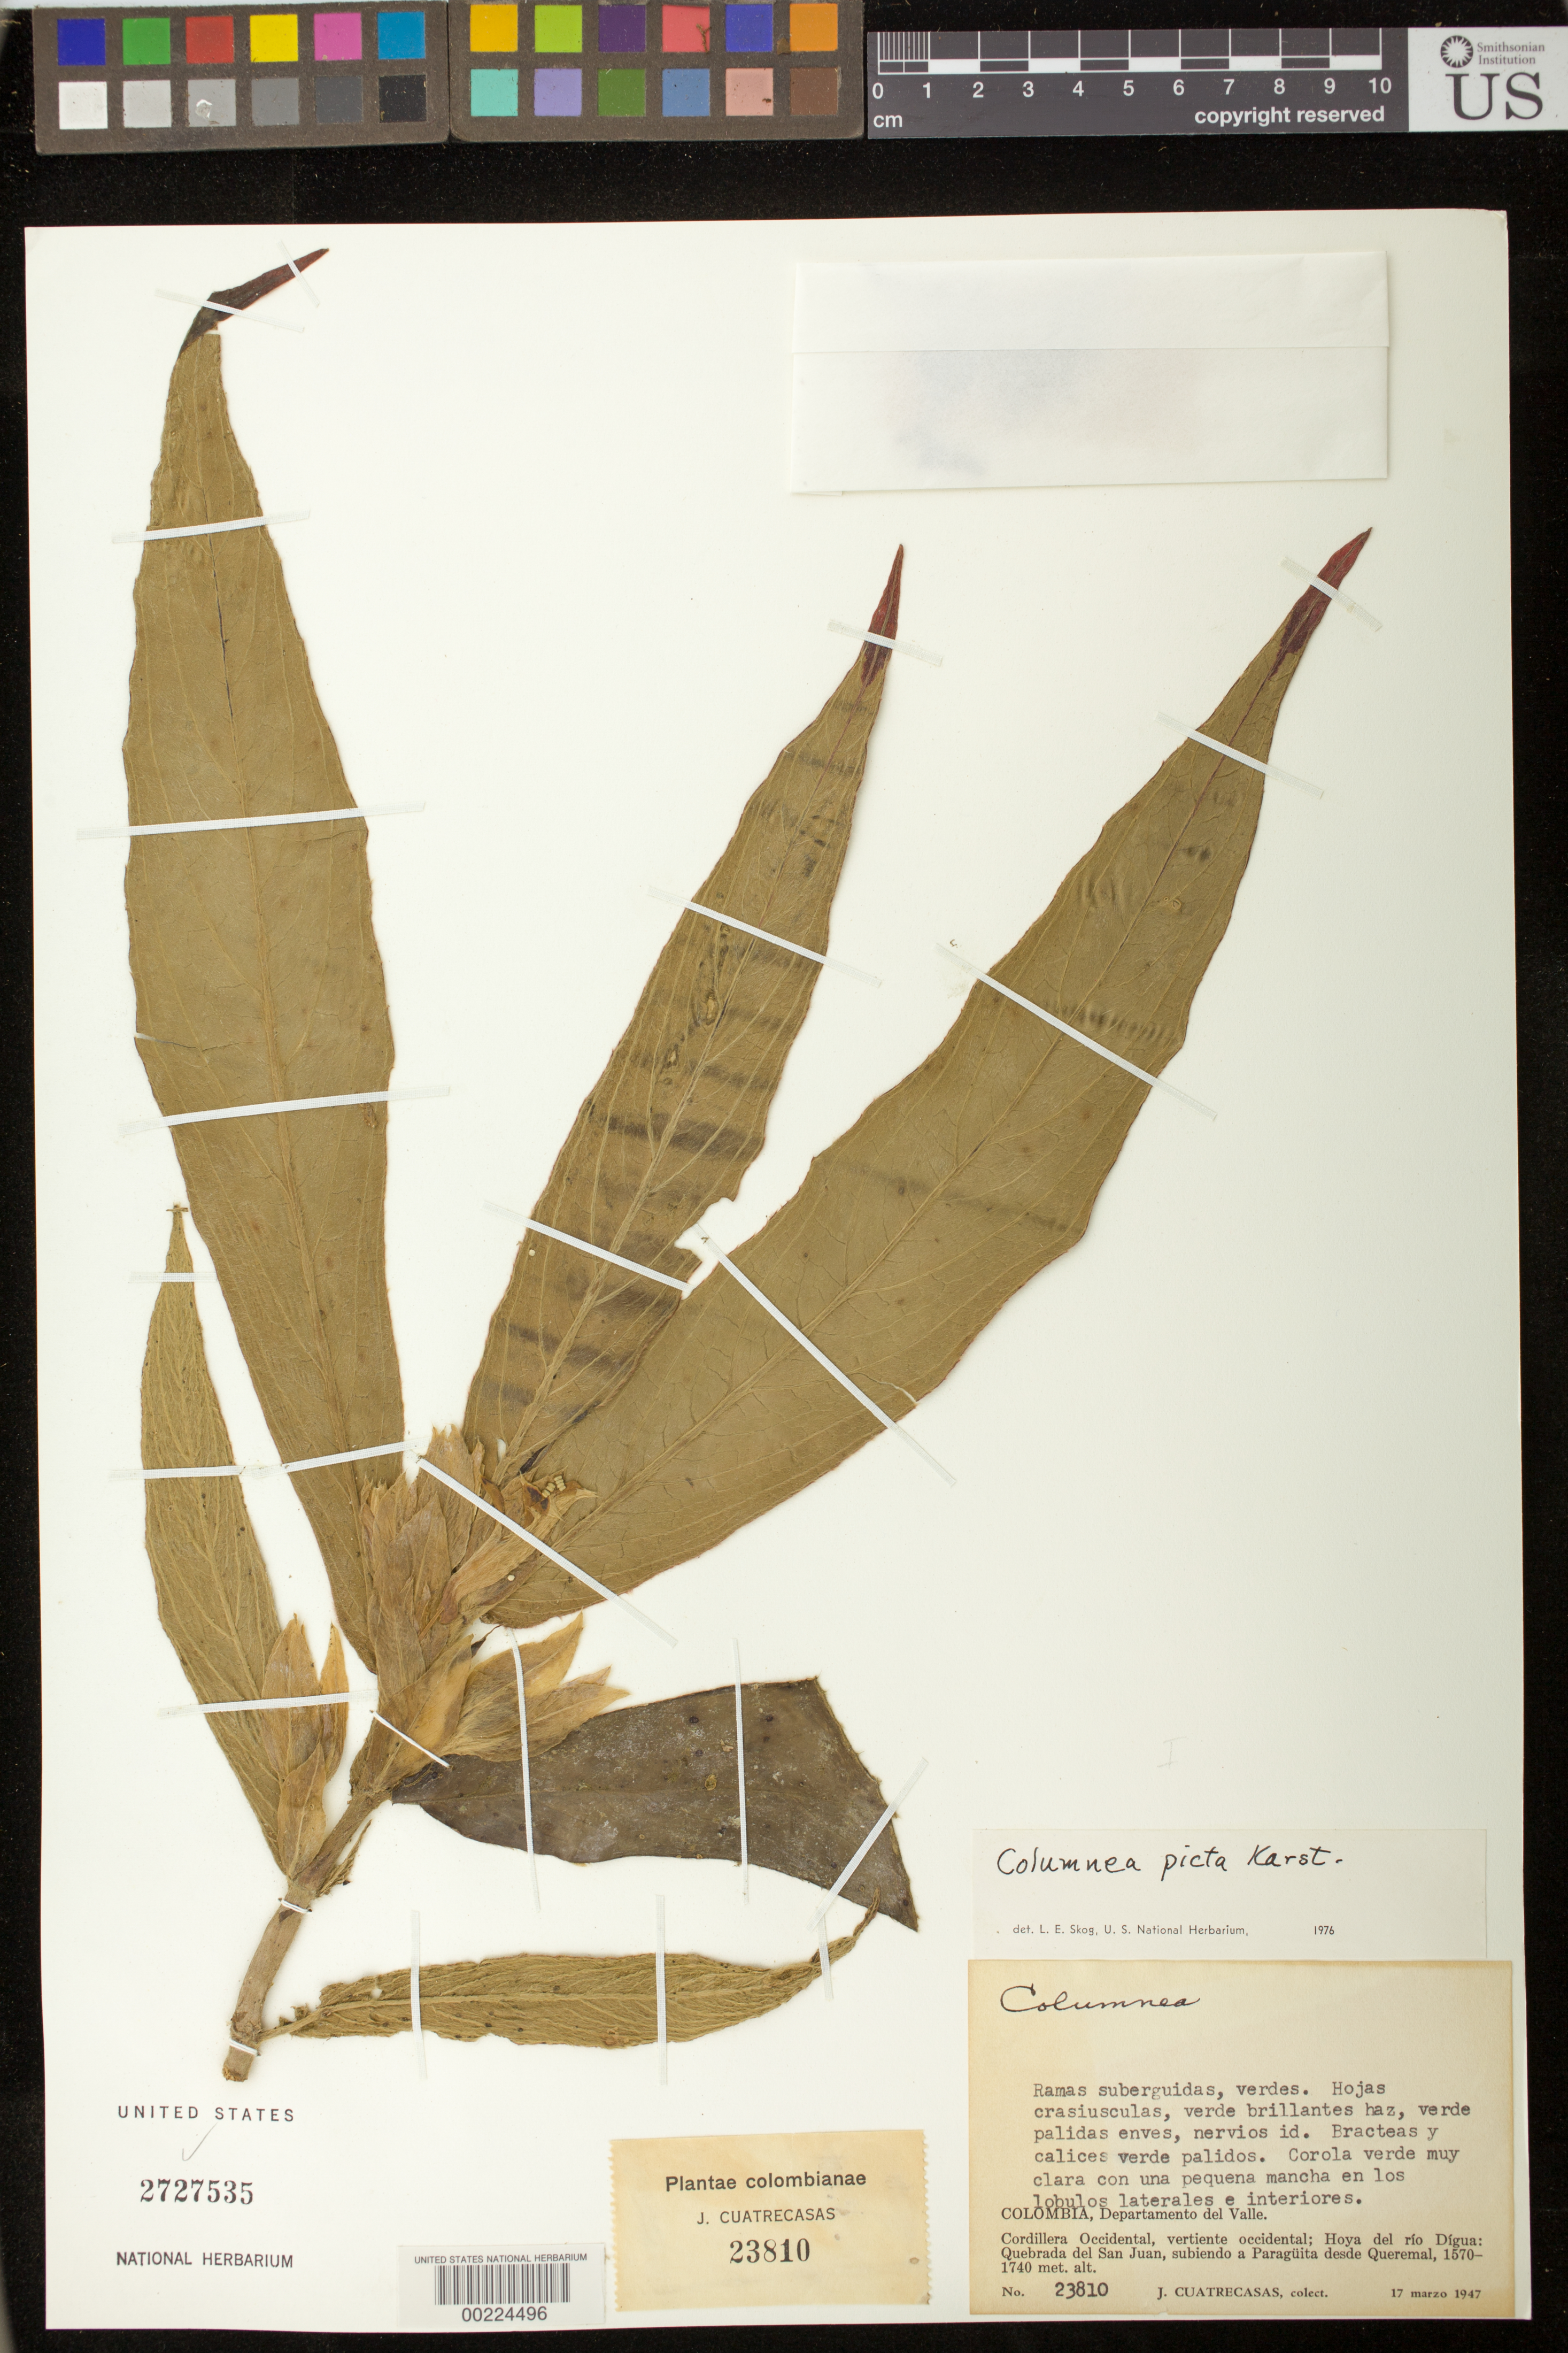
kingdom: Plantae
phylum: Tracheophyta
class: Magnoliopsida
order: Lamiales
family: Gesneriaceae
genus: Columnea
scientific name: Columnea karsteniana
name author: Singh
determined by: Skog, Laurence E.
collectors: J. Cuatrecasas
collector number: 23810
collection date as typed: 17 Mar 1947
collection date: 1947-03-17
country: Colombia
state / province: Valle del Cauca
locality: Cordillera Occidental, vertiente occidental; Hoya del río Dígua: Quebrada del San Juan, subiendo a Paraguita desde Queremal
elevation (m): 1570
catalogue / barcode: US 2727535